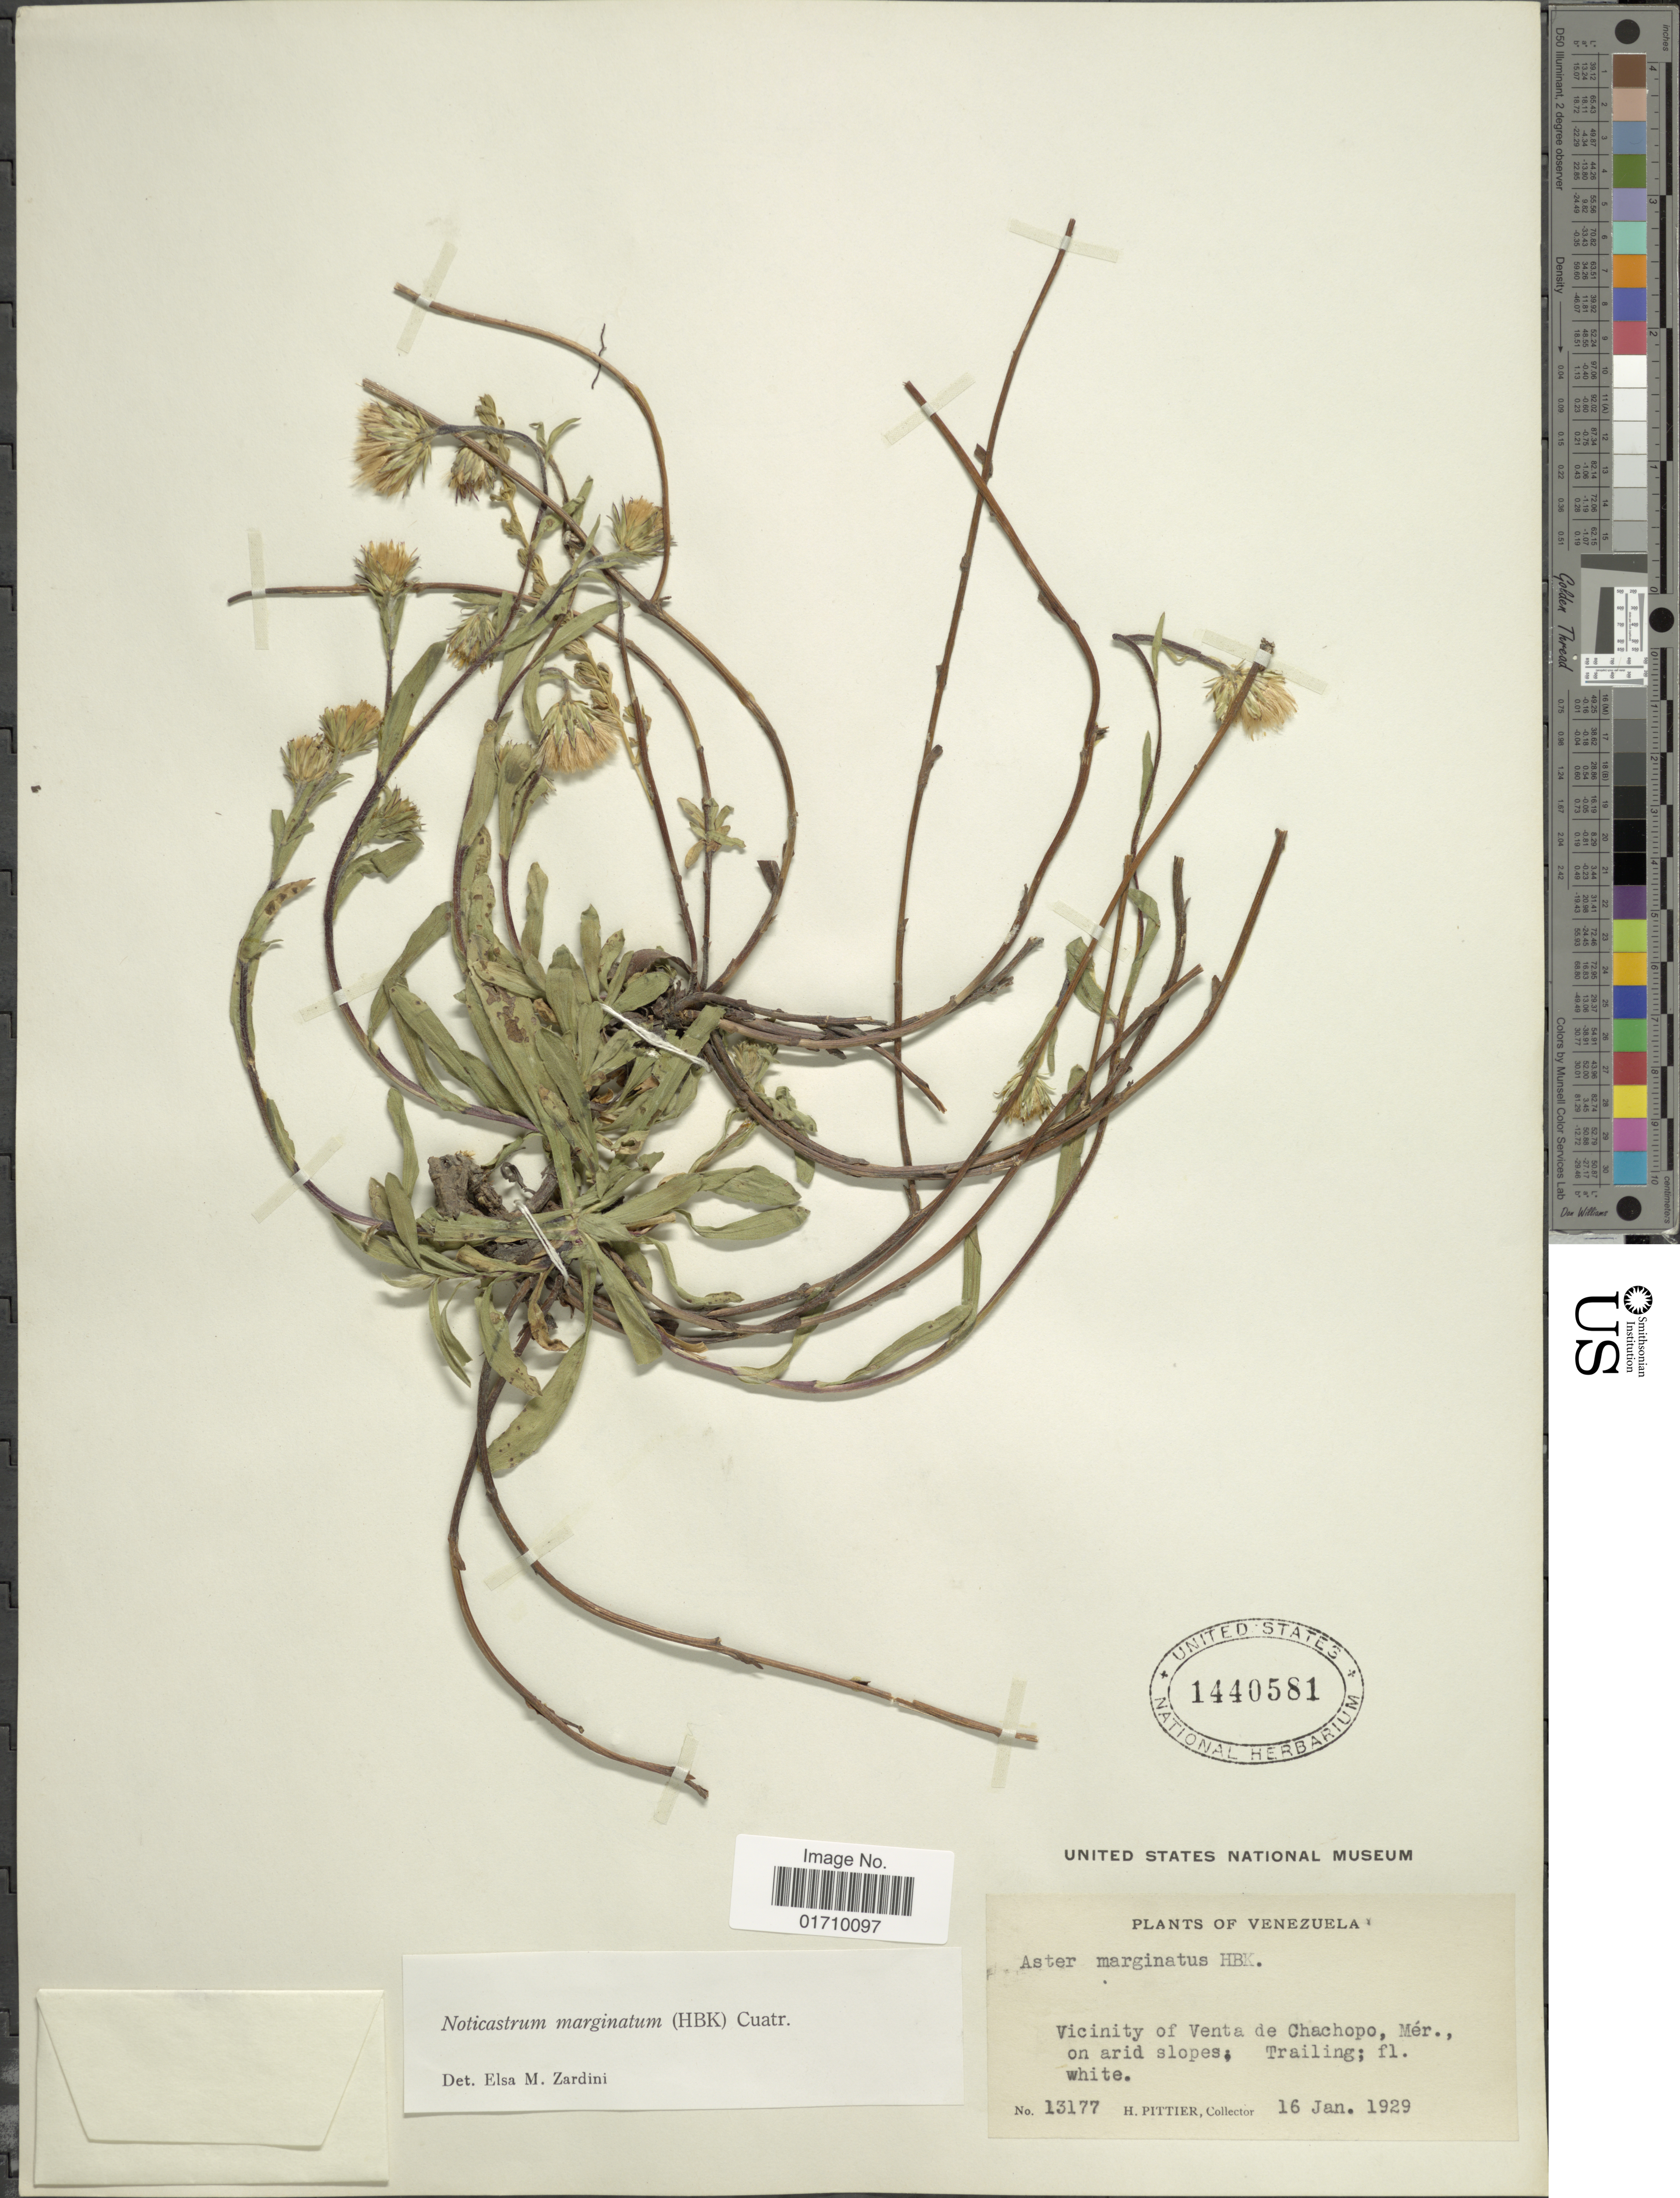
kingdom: Plantae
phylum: Tracheophyta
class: Magnoliopsida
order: Asterales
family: Asteraceae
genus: Noticastrum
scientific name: Noticastrum marginatum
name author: (Kunth) Cuatrec.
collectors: H. F. Pittier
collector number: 13177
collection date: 1929-01-16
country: Venezuela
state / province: Mérida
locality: Vicinity of Venta de Chachopo, Mer.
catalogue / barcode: US 1440581